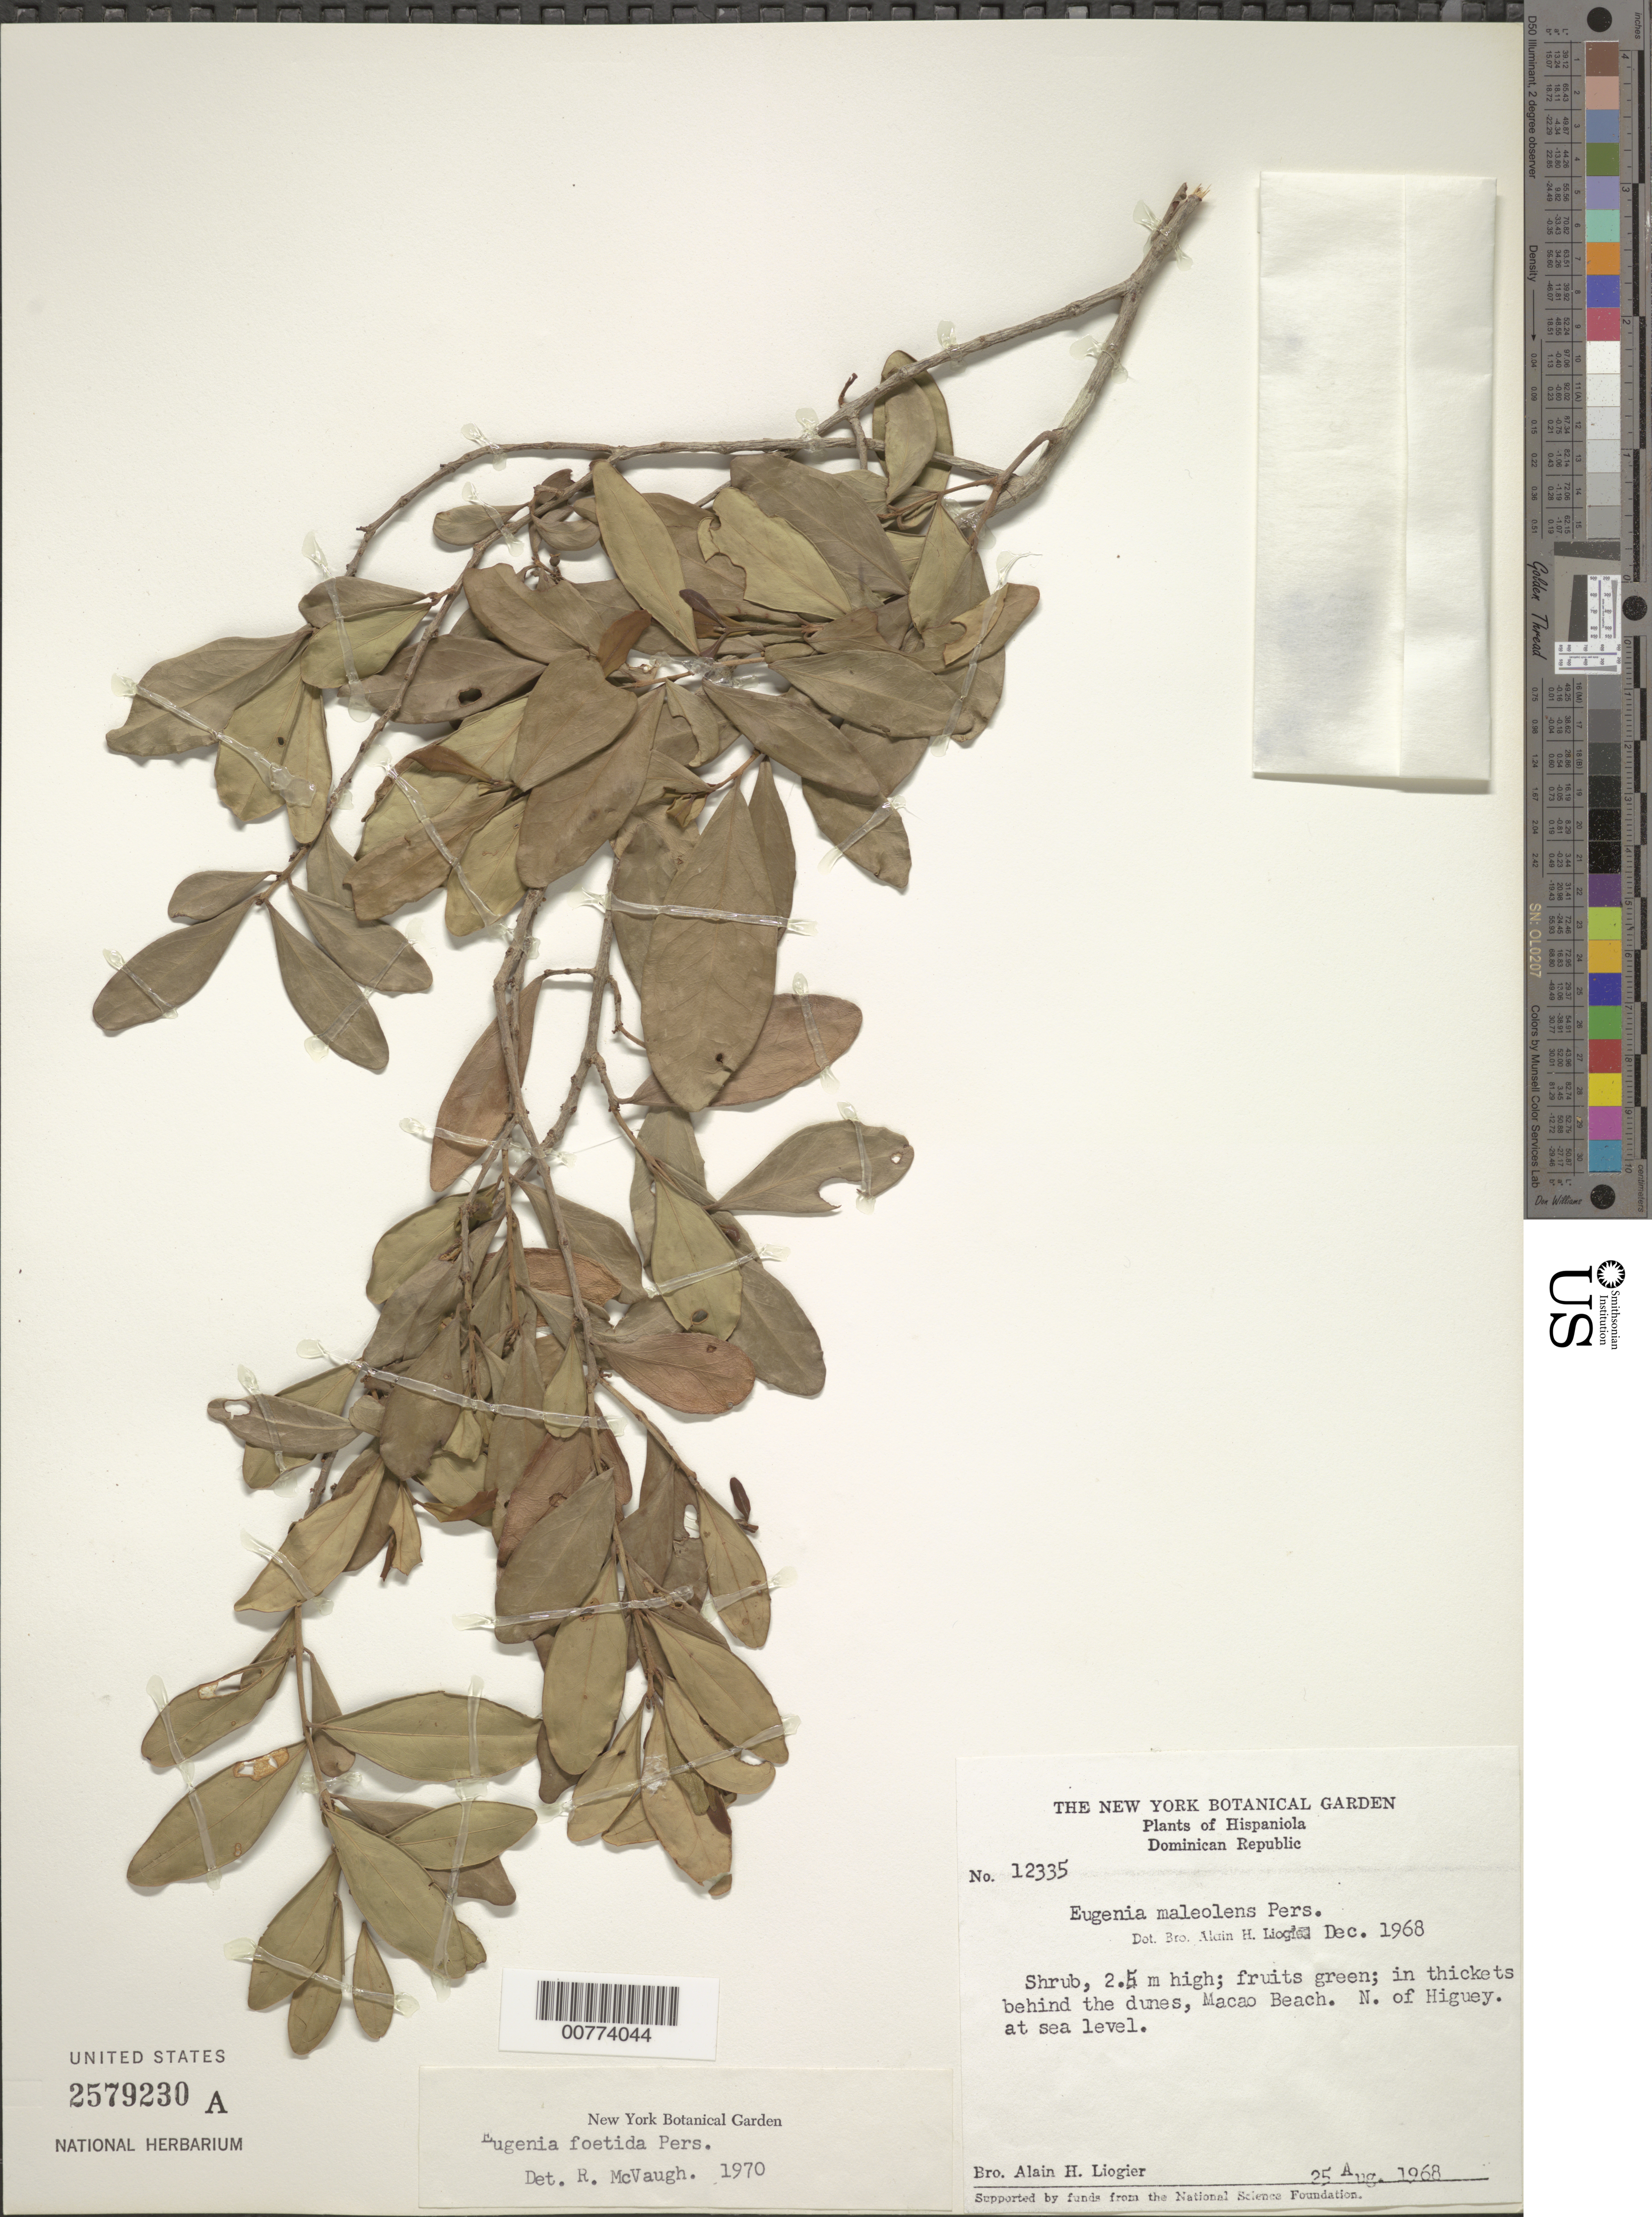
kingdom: Plantae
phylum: Tracheophyta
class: Magnoliopsida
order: Myrtales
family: Myrtaceae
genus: Eugenia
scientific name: Eugenia foetida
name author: Pers.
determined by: McVaugh, R.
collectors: A. H. Liogier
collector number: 12335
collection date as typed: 25 Aug 1968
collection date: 1968-08-25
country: Dominican Republic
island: Hispaniola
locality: Macao Beach, N of Higuey.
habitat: Thickets behind the dunes.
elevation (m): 0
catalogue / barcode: US 2579230A